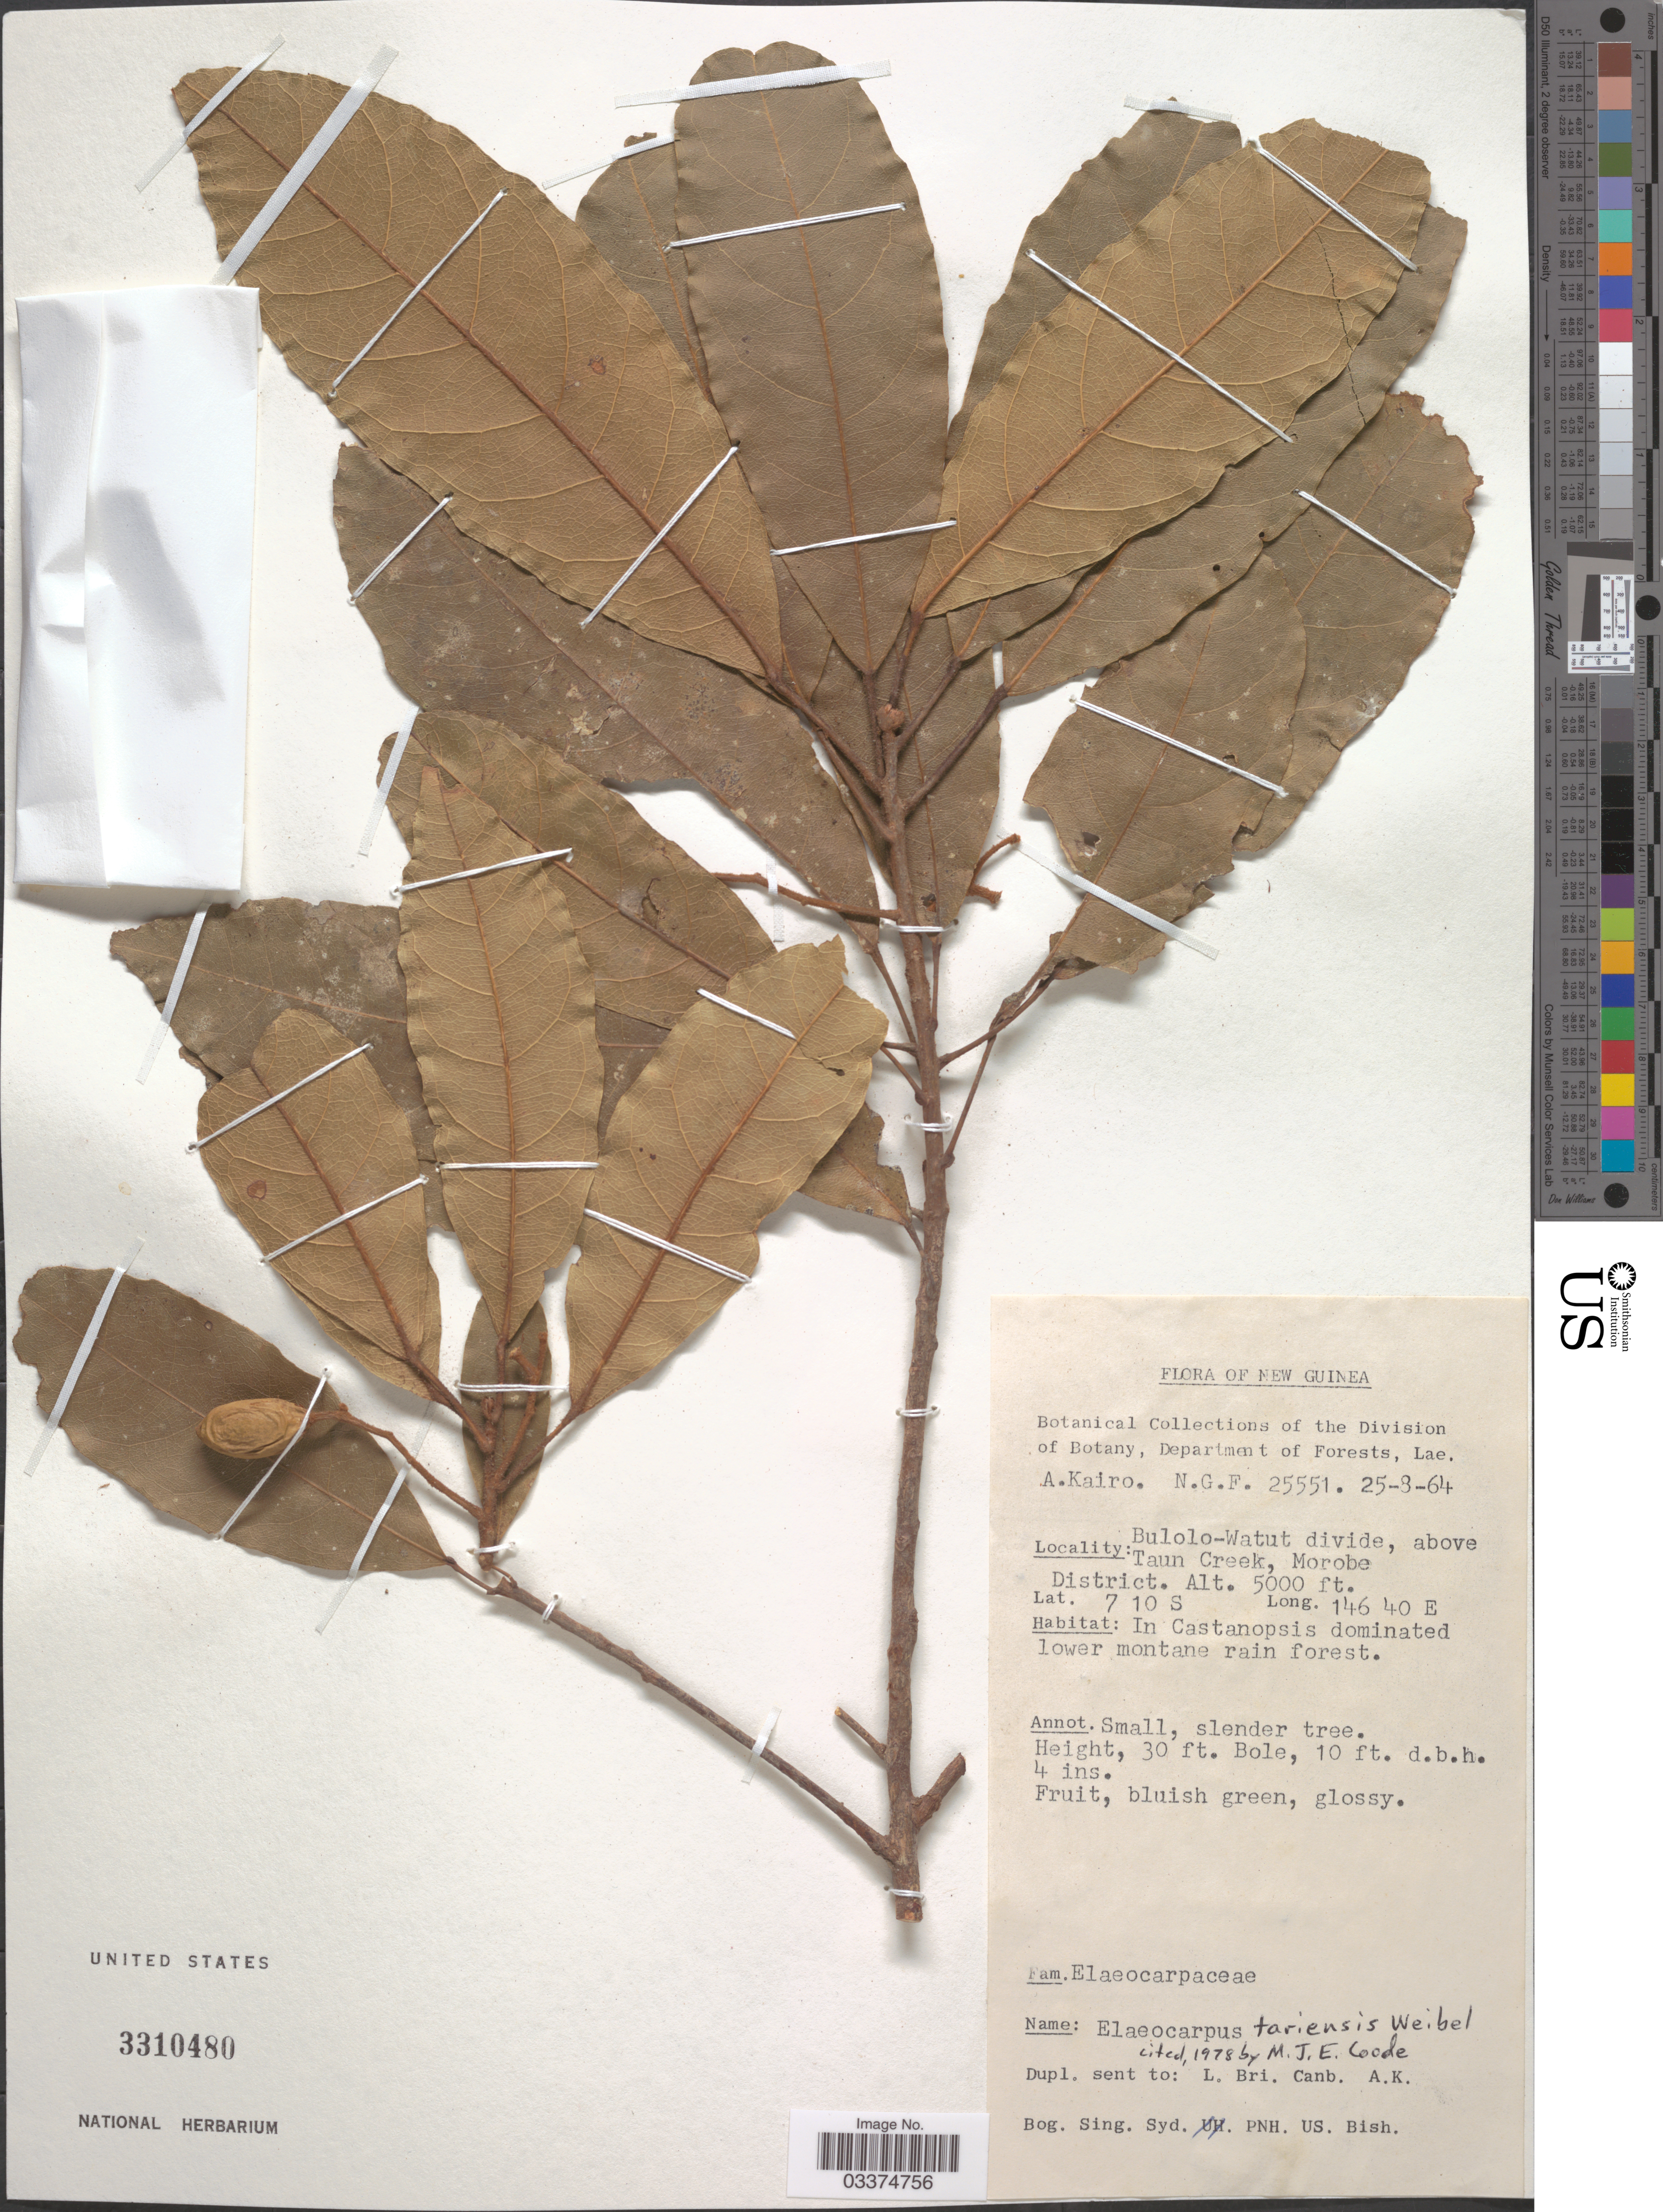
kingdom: Plantae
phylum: Tracheophyta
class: Magnoliopsida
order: Oxalidales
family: Elaeocarpaceae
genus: Elaeocarpus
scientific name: Elaeocarpus tariensis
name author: Weibel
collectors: A. Kairo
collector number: N.G.F. 25551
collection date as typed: Transcribed d/m/y: 25/8/64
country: Papua New Guinea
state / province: Morobe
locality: New Guinea. Bulolo-Watut divide, above Taun Creek, Morobe District.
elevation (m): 1524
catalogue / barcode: US 3310480